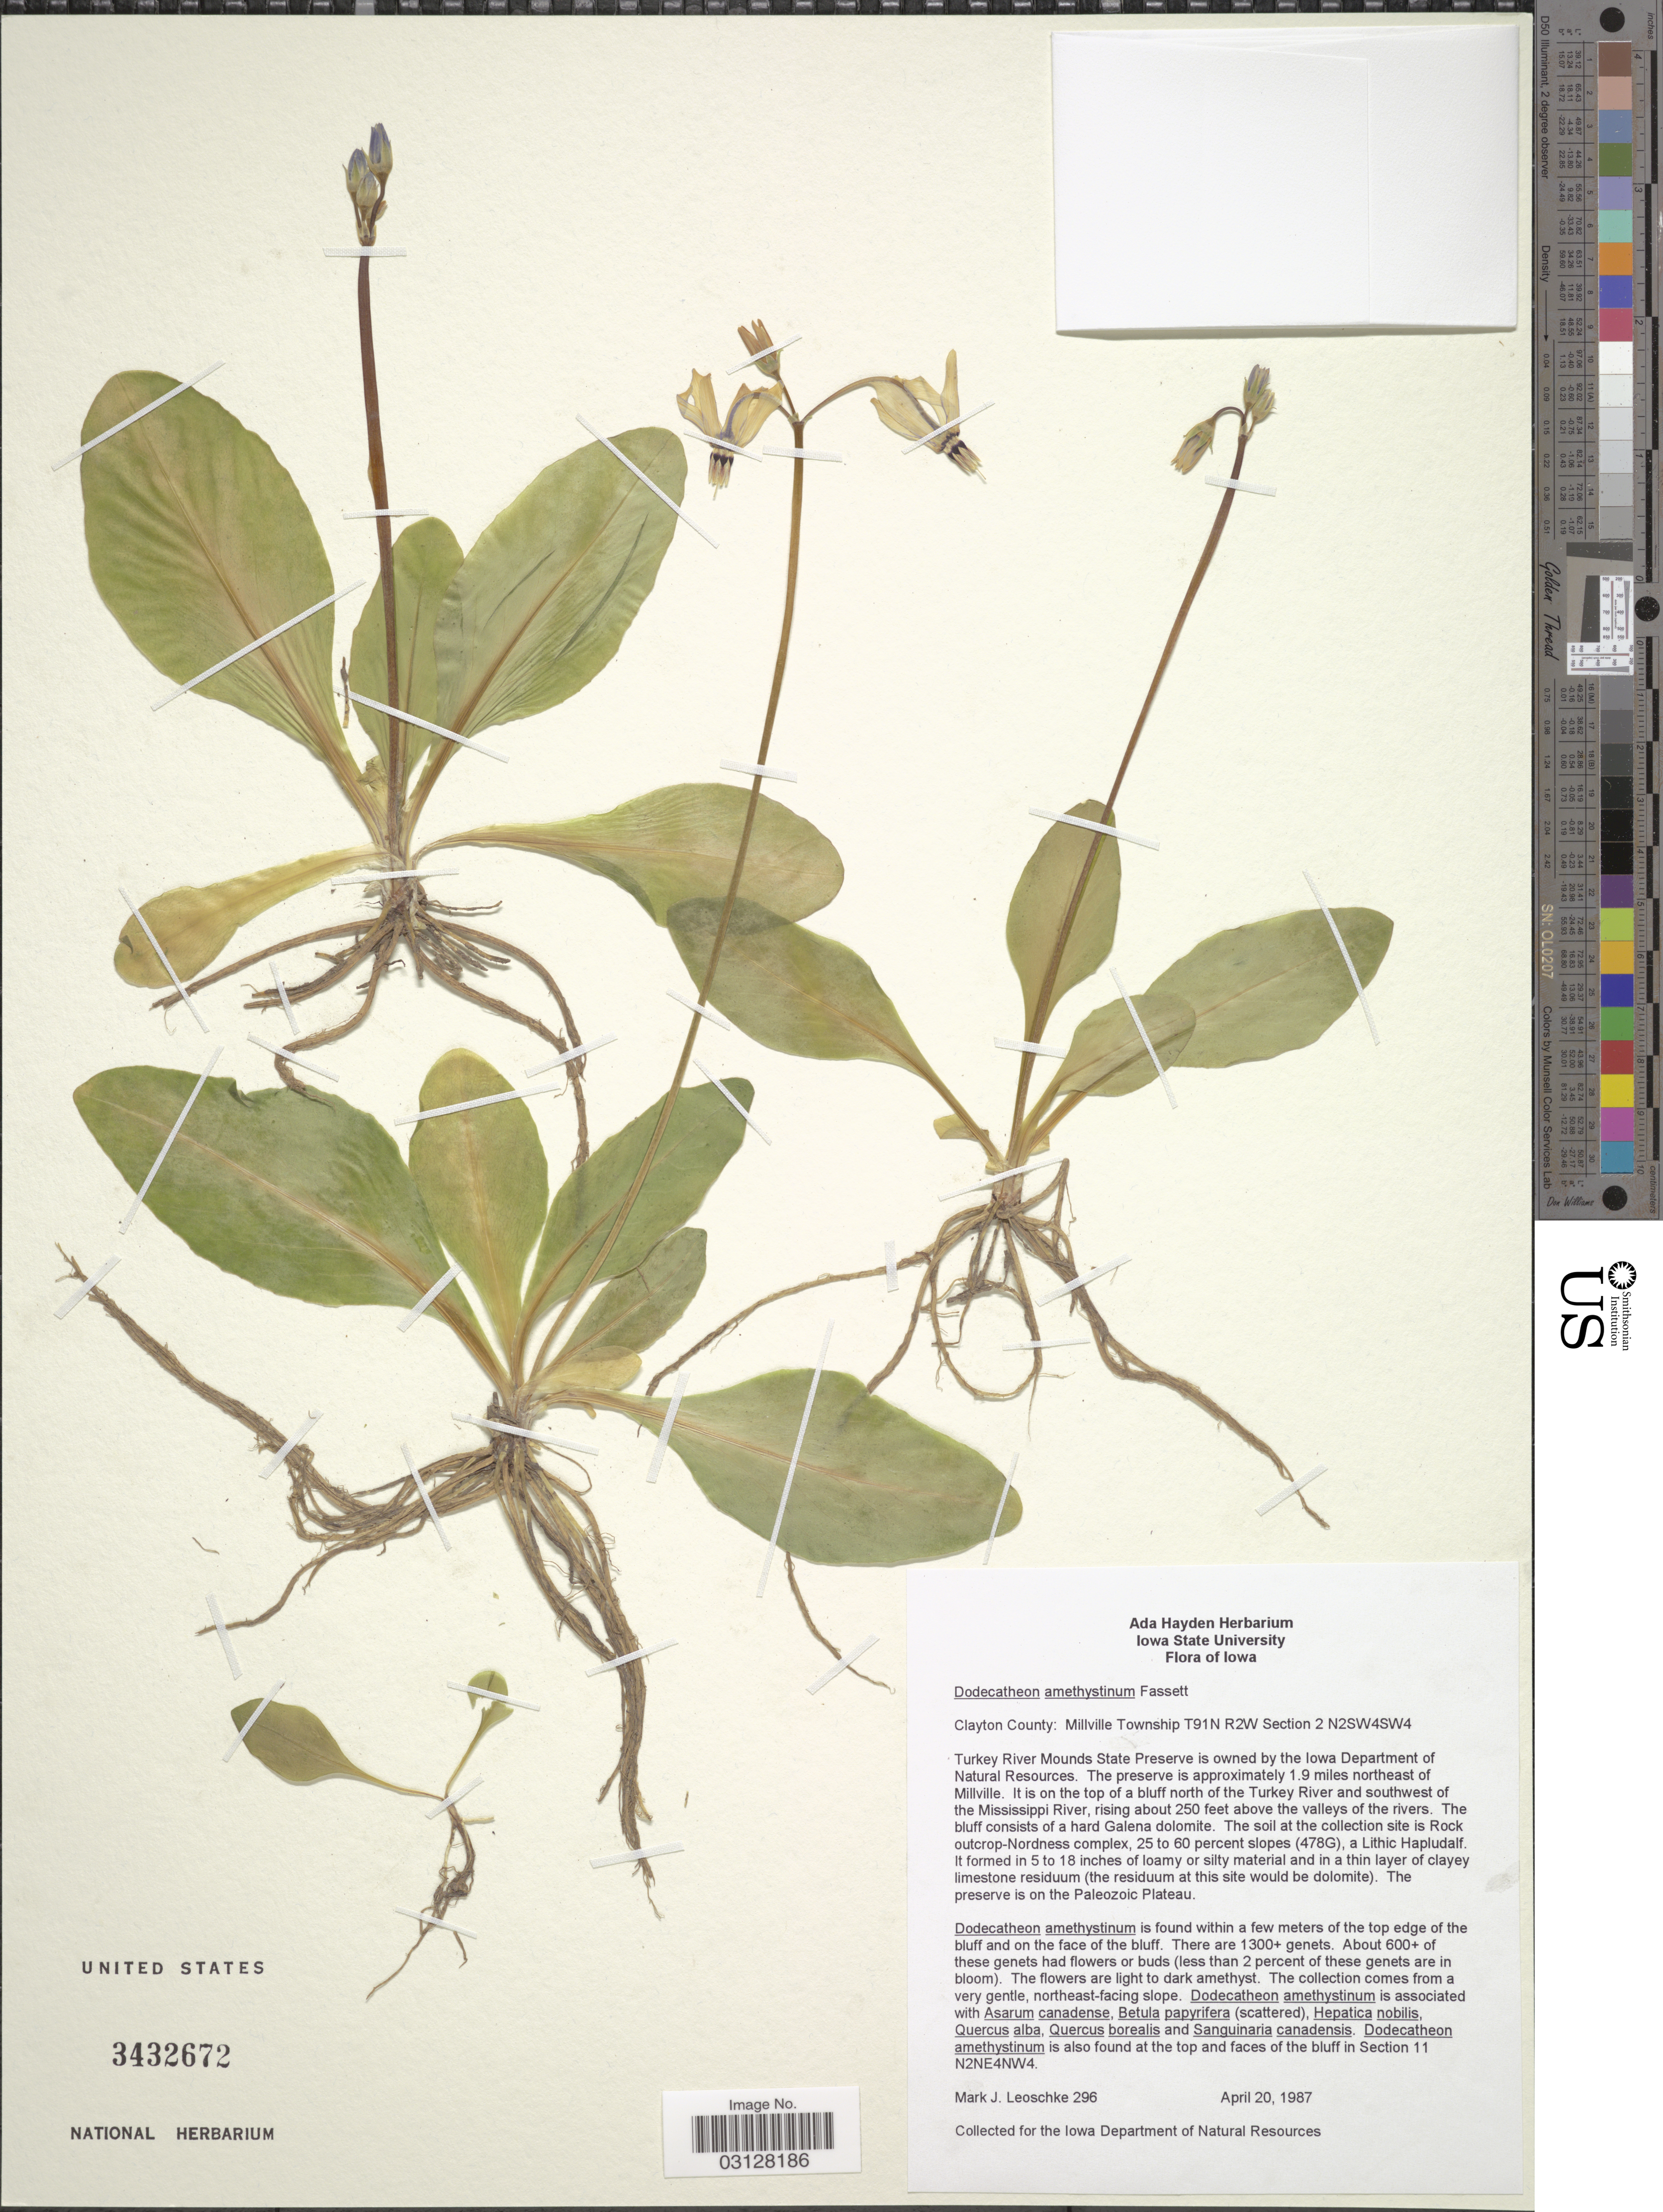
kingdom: Plantae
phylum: Tracheophyta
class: Magnoliopsida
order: Ericales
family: Primulaceae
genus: Dodecatheon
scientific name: Dodecatheon amethystinum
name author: (Fassett) Fassett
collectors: M. J. Leoschke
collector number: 296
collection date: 1987-04-20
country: United States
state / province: Iowa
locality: Clayton County: Millville Township T91N R2W Section 2 N2SW4SW4. The preserve is approximately 1.9 miles northeast of Millville. It is on the top of a bluff north of the Turkey River and southwest of the Mississippi River. The preserve is on the Paleozoic Plateau.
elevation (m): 76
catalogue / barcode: US 3432672